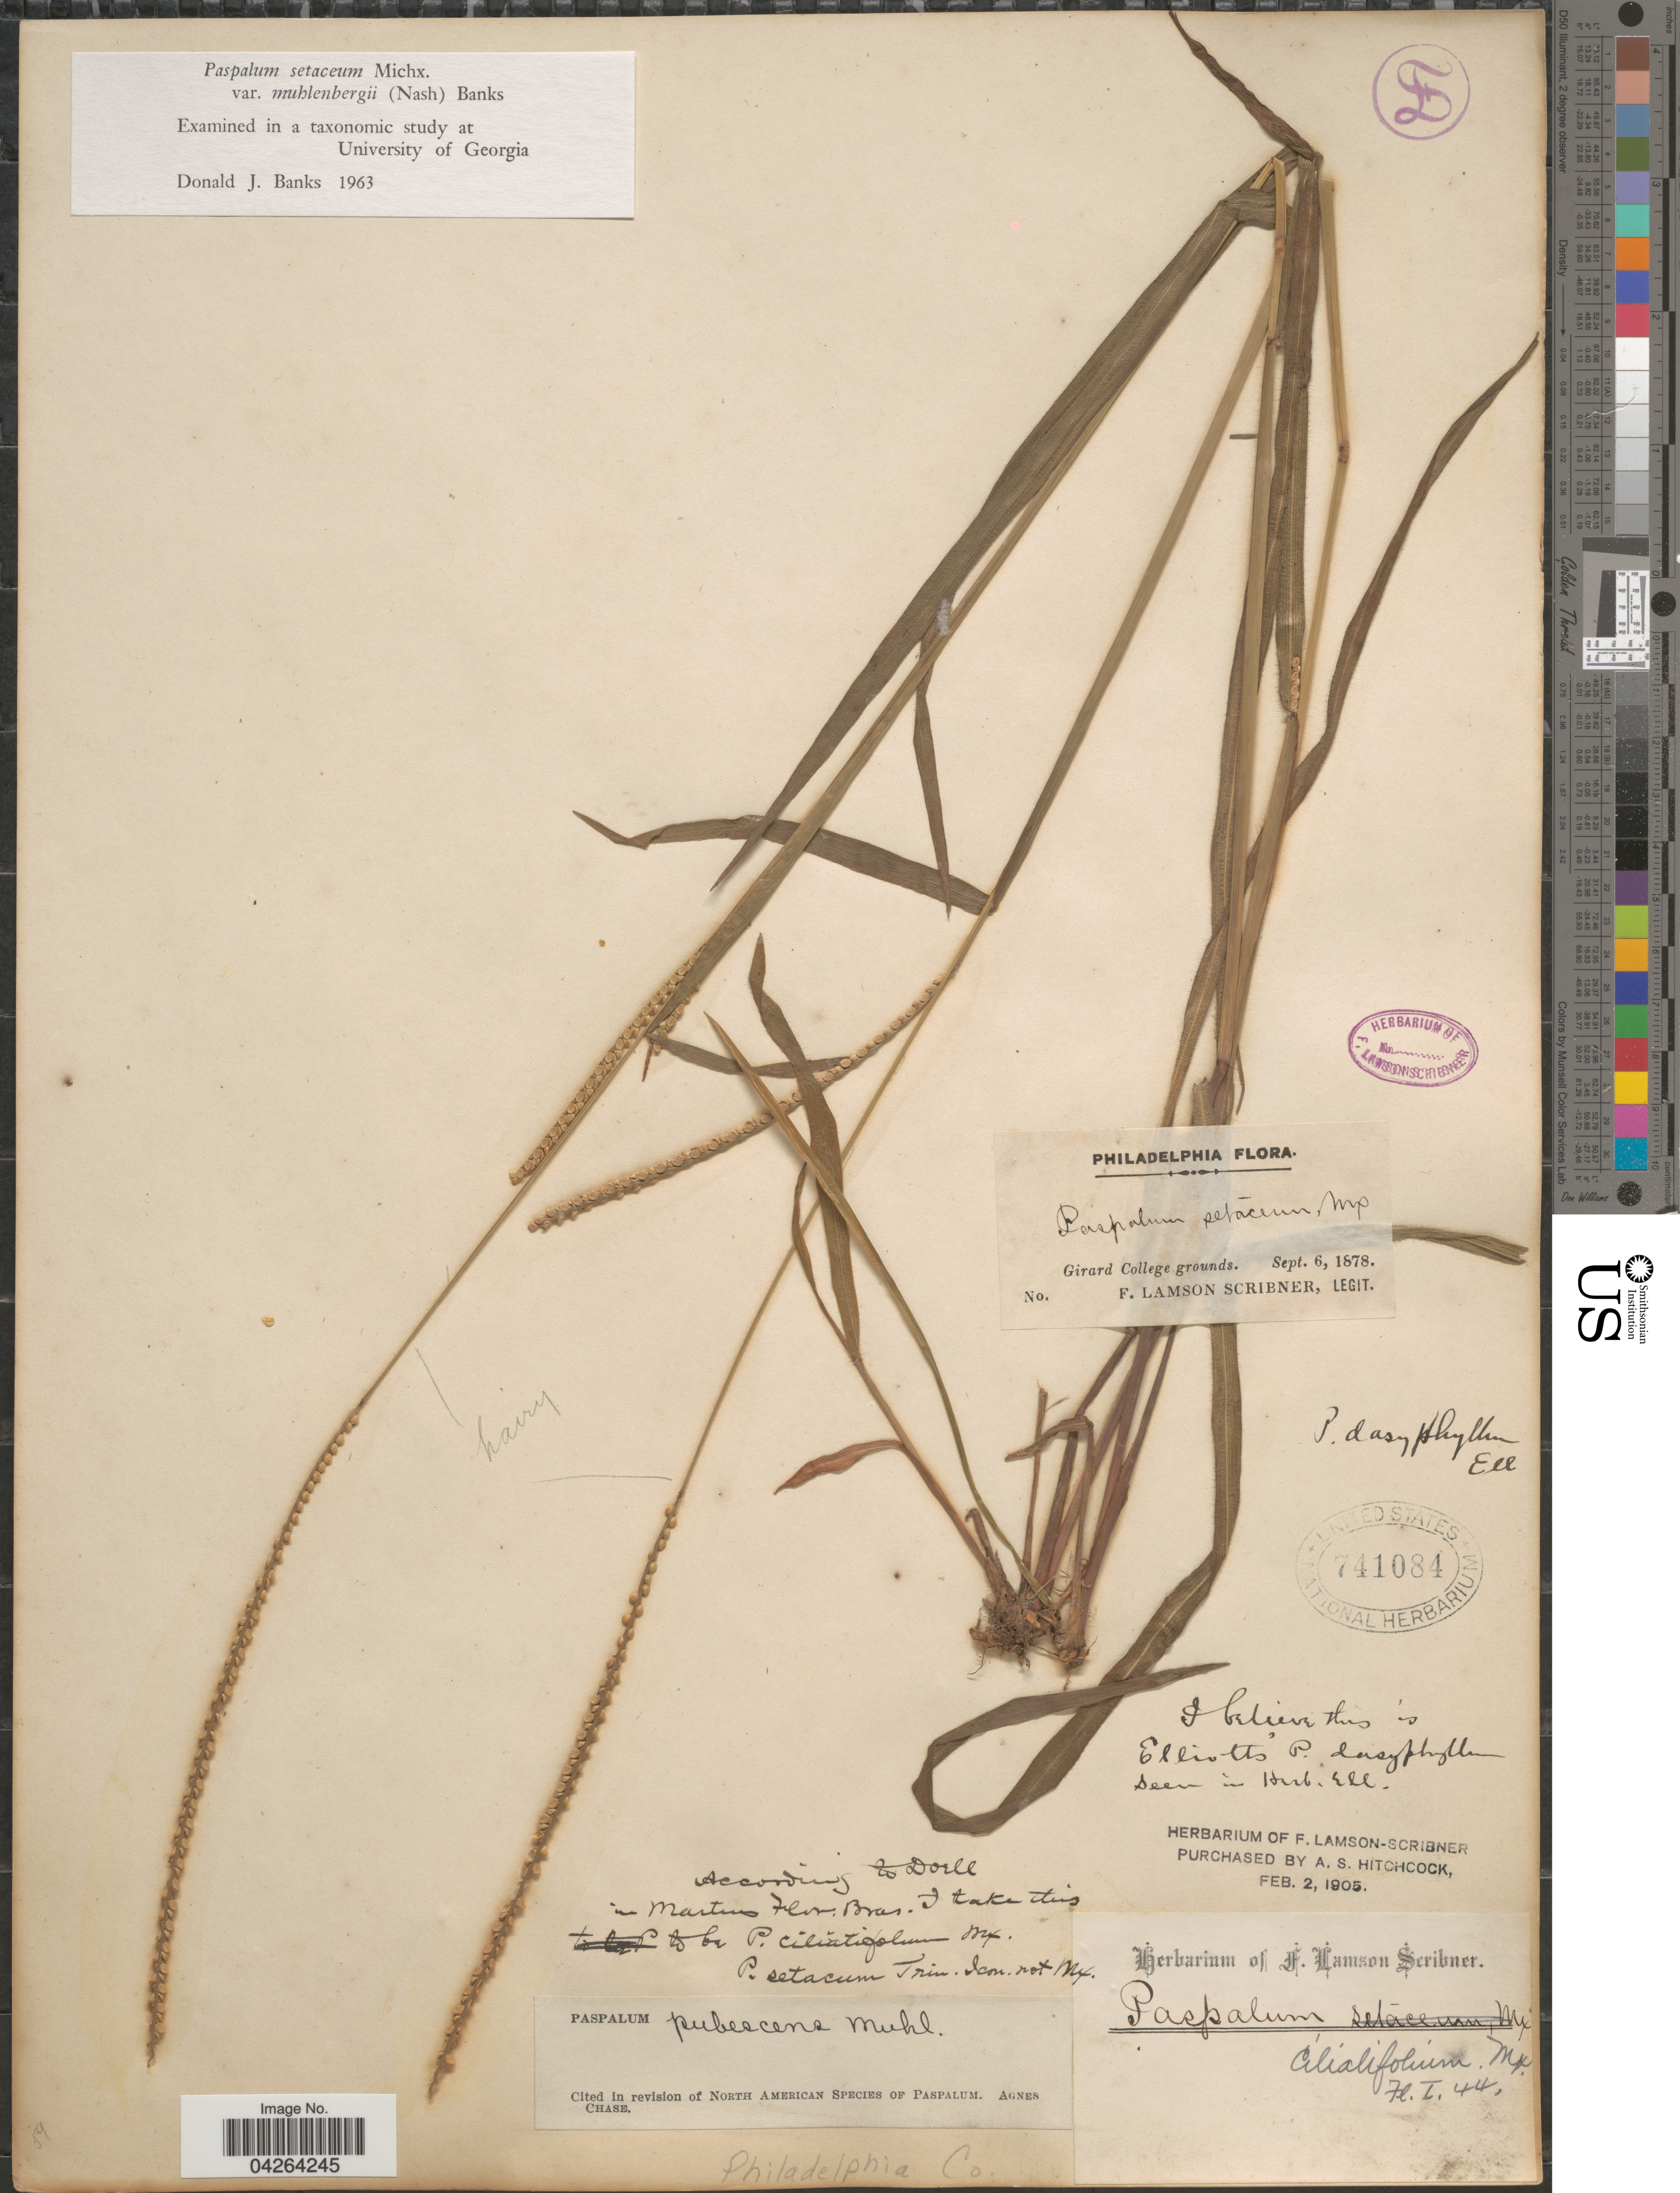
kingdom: Plantae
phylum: Tracheophyta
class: Liliopsida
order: Poales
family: Poaceae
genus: Paspalum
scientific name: Paspalum setaceum var. muhlenbergii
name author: (Nash) D.J. Banks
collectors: F. Lamson-Scribner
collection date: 1878-09-06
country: United States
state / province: Pennsylvania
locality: Philadelphia. Girard College grounds.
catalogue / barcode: US 741084